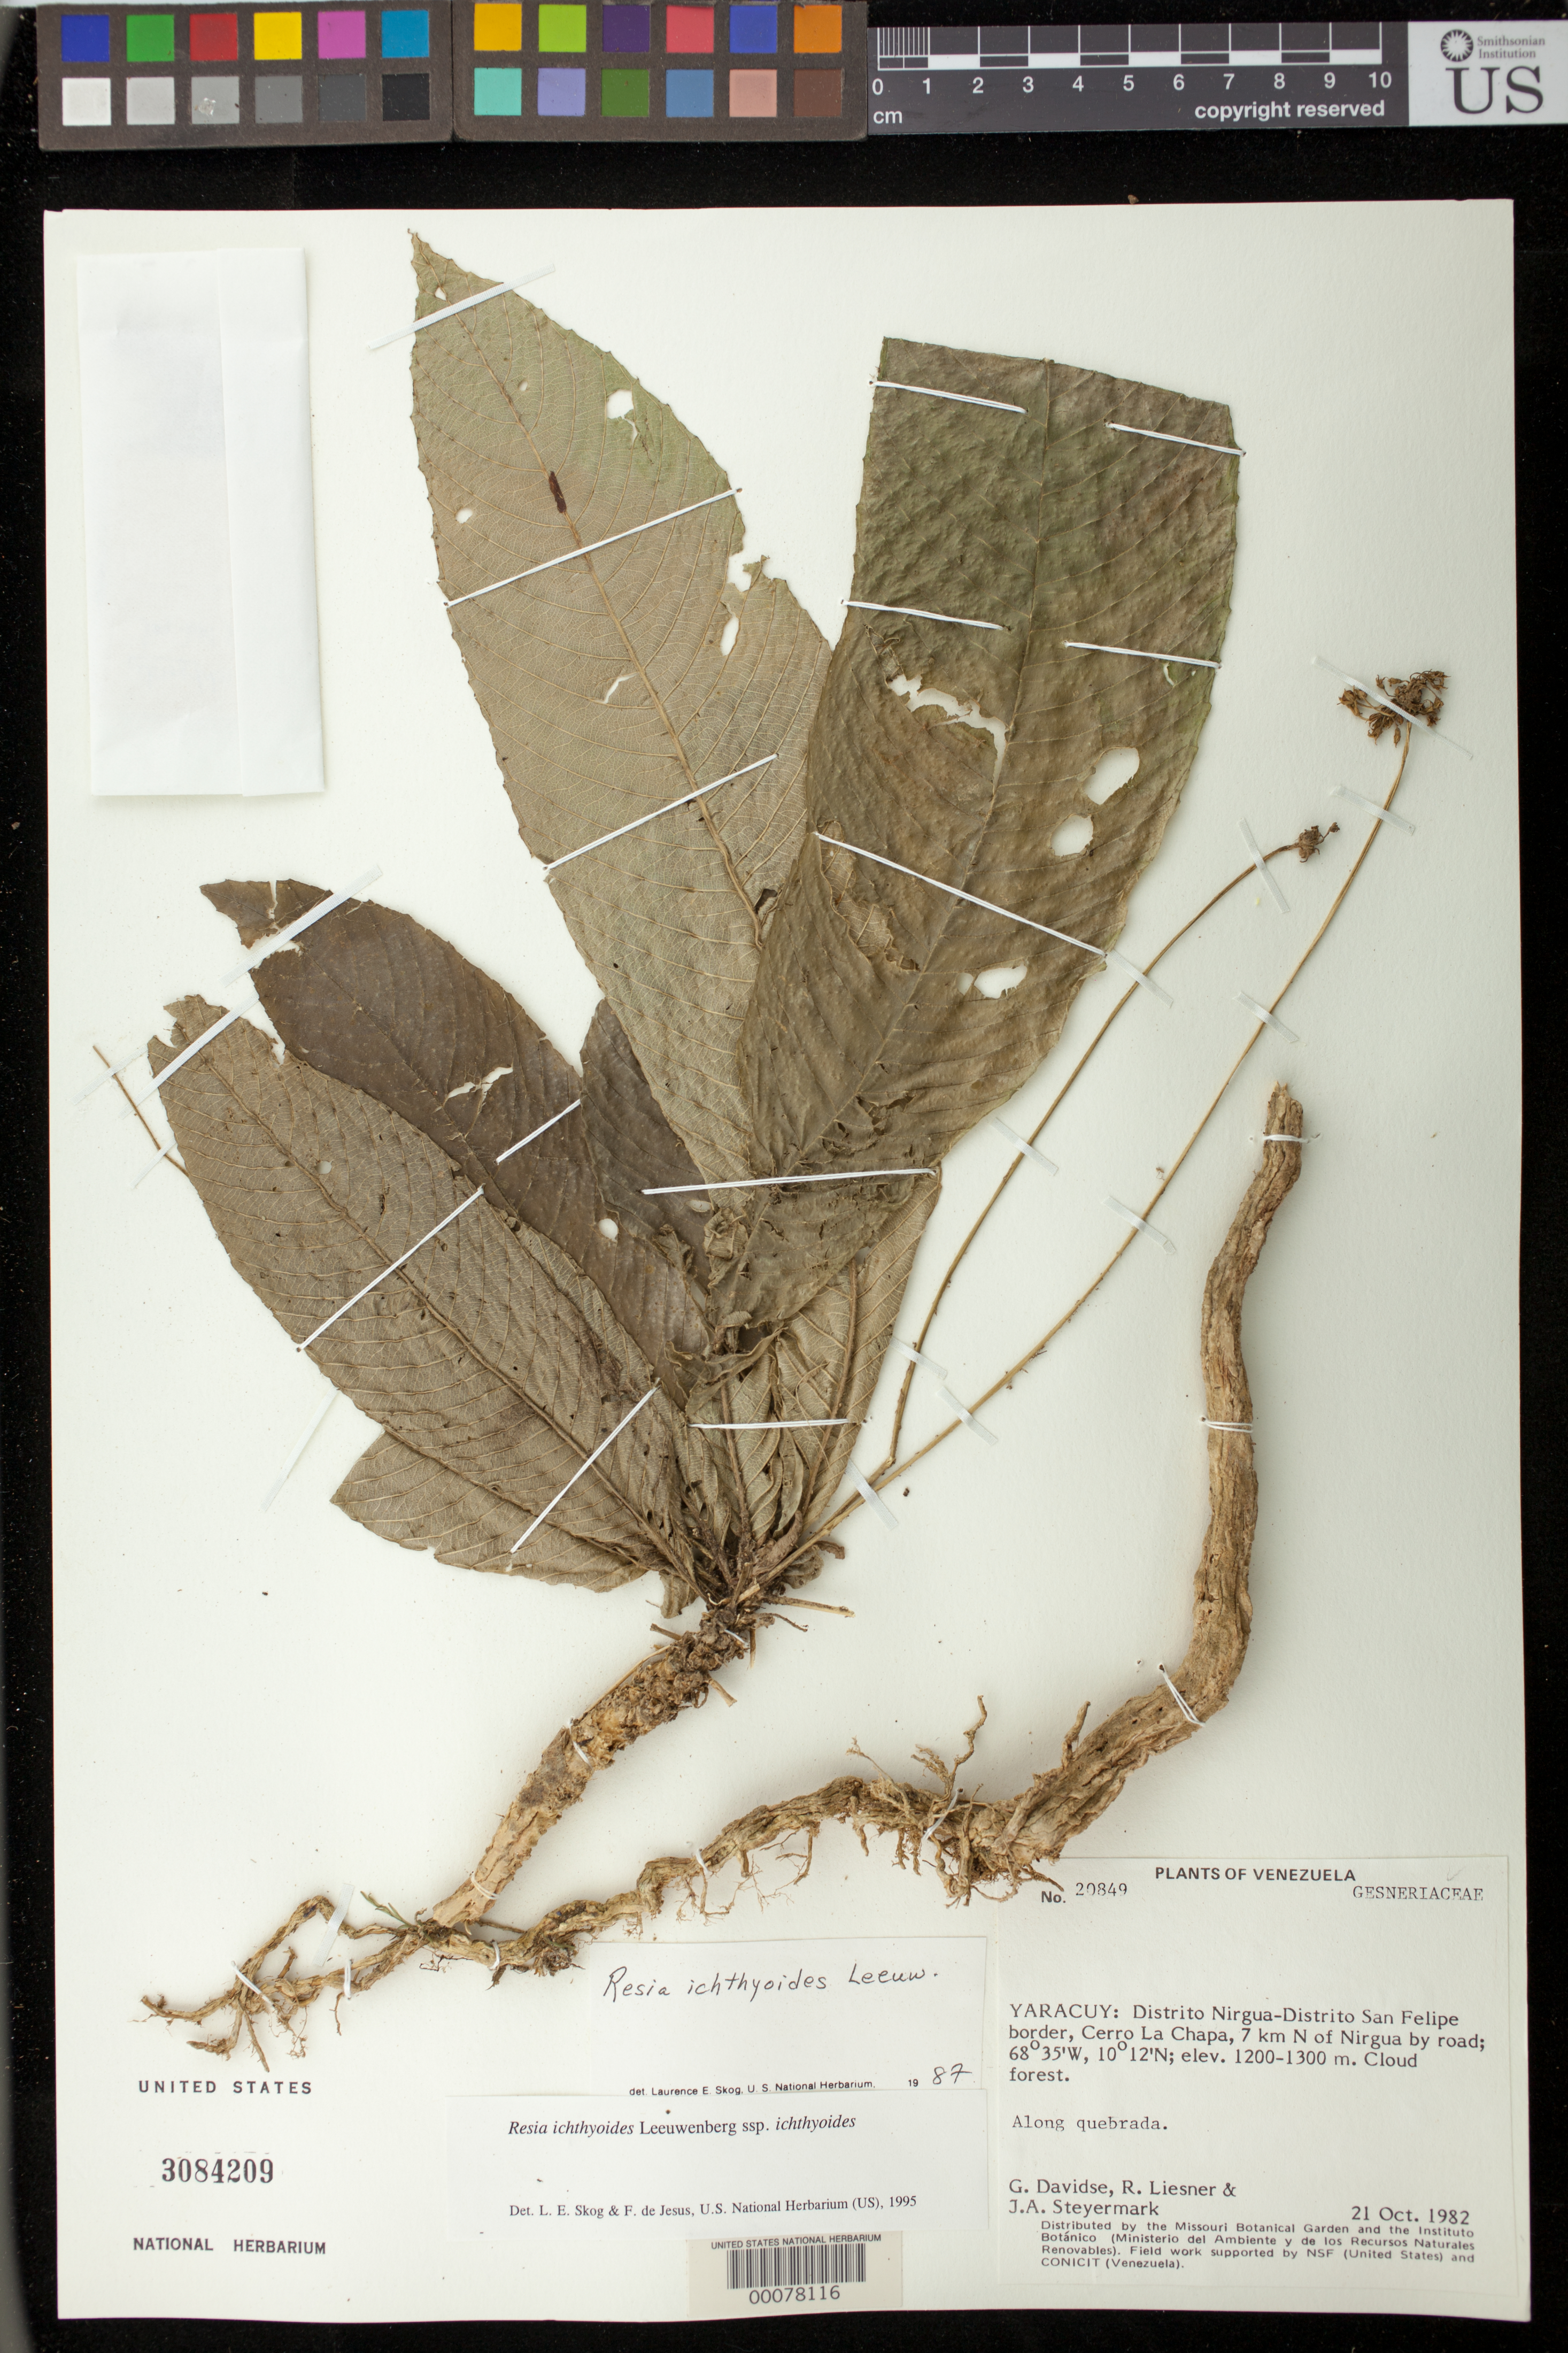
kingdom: Plantae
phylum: Tracheophyta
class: Magnoliopsida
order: Lamiales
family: Gesneriaceae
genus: Resia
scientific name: Resia ichthyoides subsp. ichthyoides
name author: Leeuwenb.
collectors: G. Davidse, R. L. Liesner & J. Steyermark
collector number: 20849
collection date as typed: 21 Oct 1982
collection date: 1982-10-21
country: Venezuela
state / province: Yaracuy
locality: Dtto. Nirgua - Dtto. San Felipé border, Cerro La Chapa, 7 km N of Nirgua by road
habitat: Cloud forest; along quebrada [US: along stream?]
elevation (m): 1200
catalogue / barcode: US 3084209